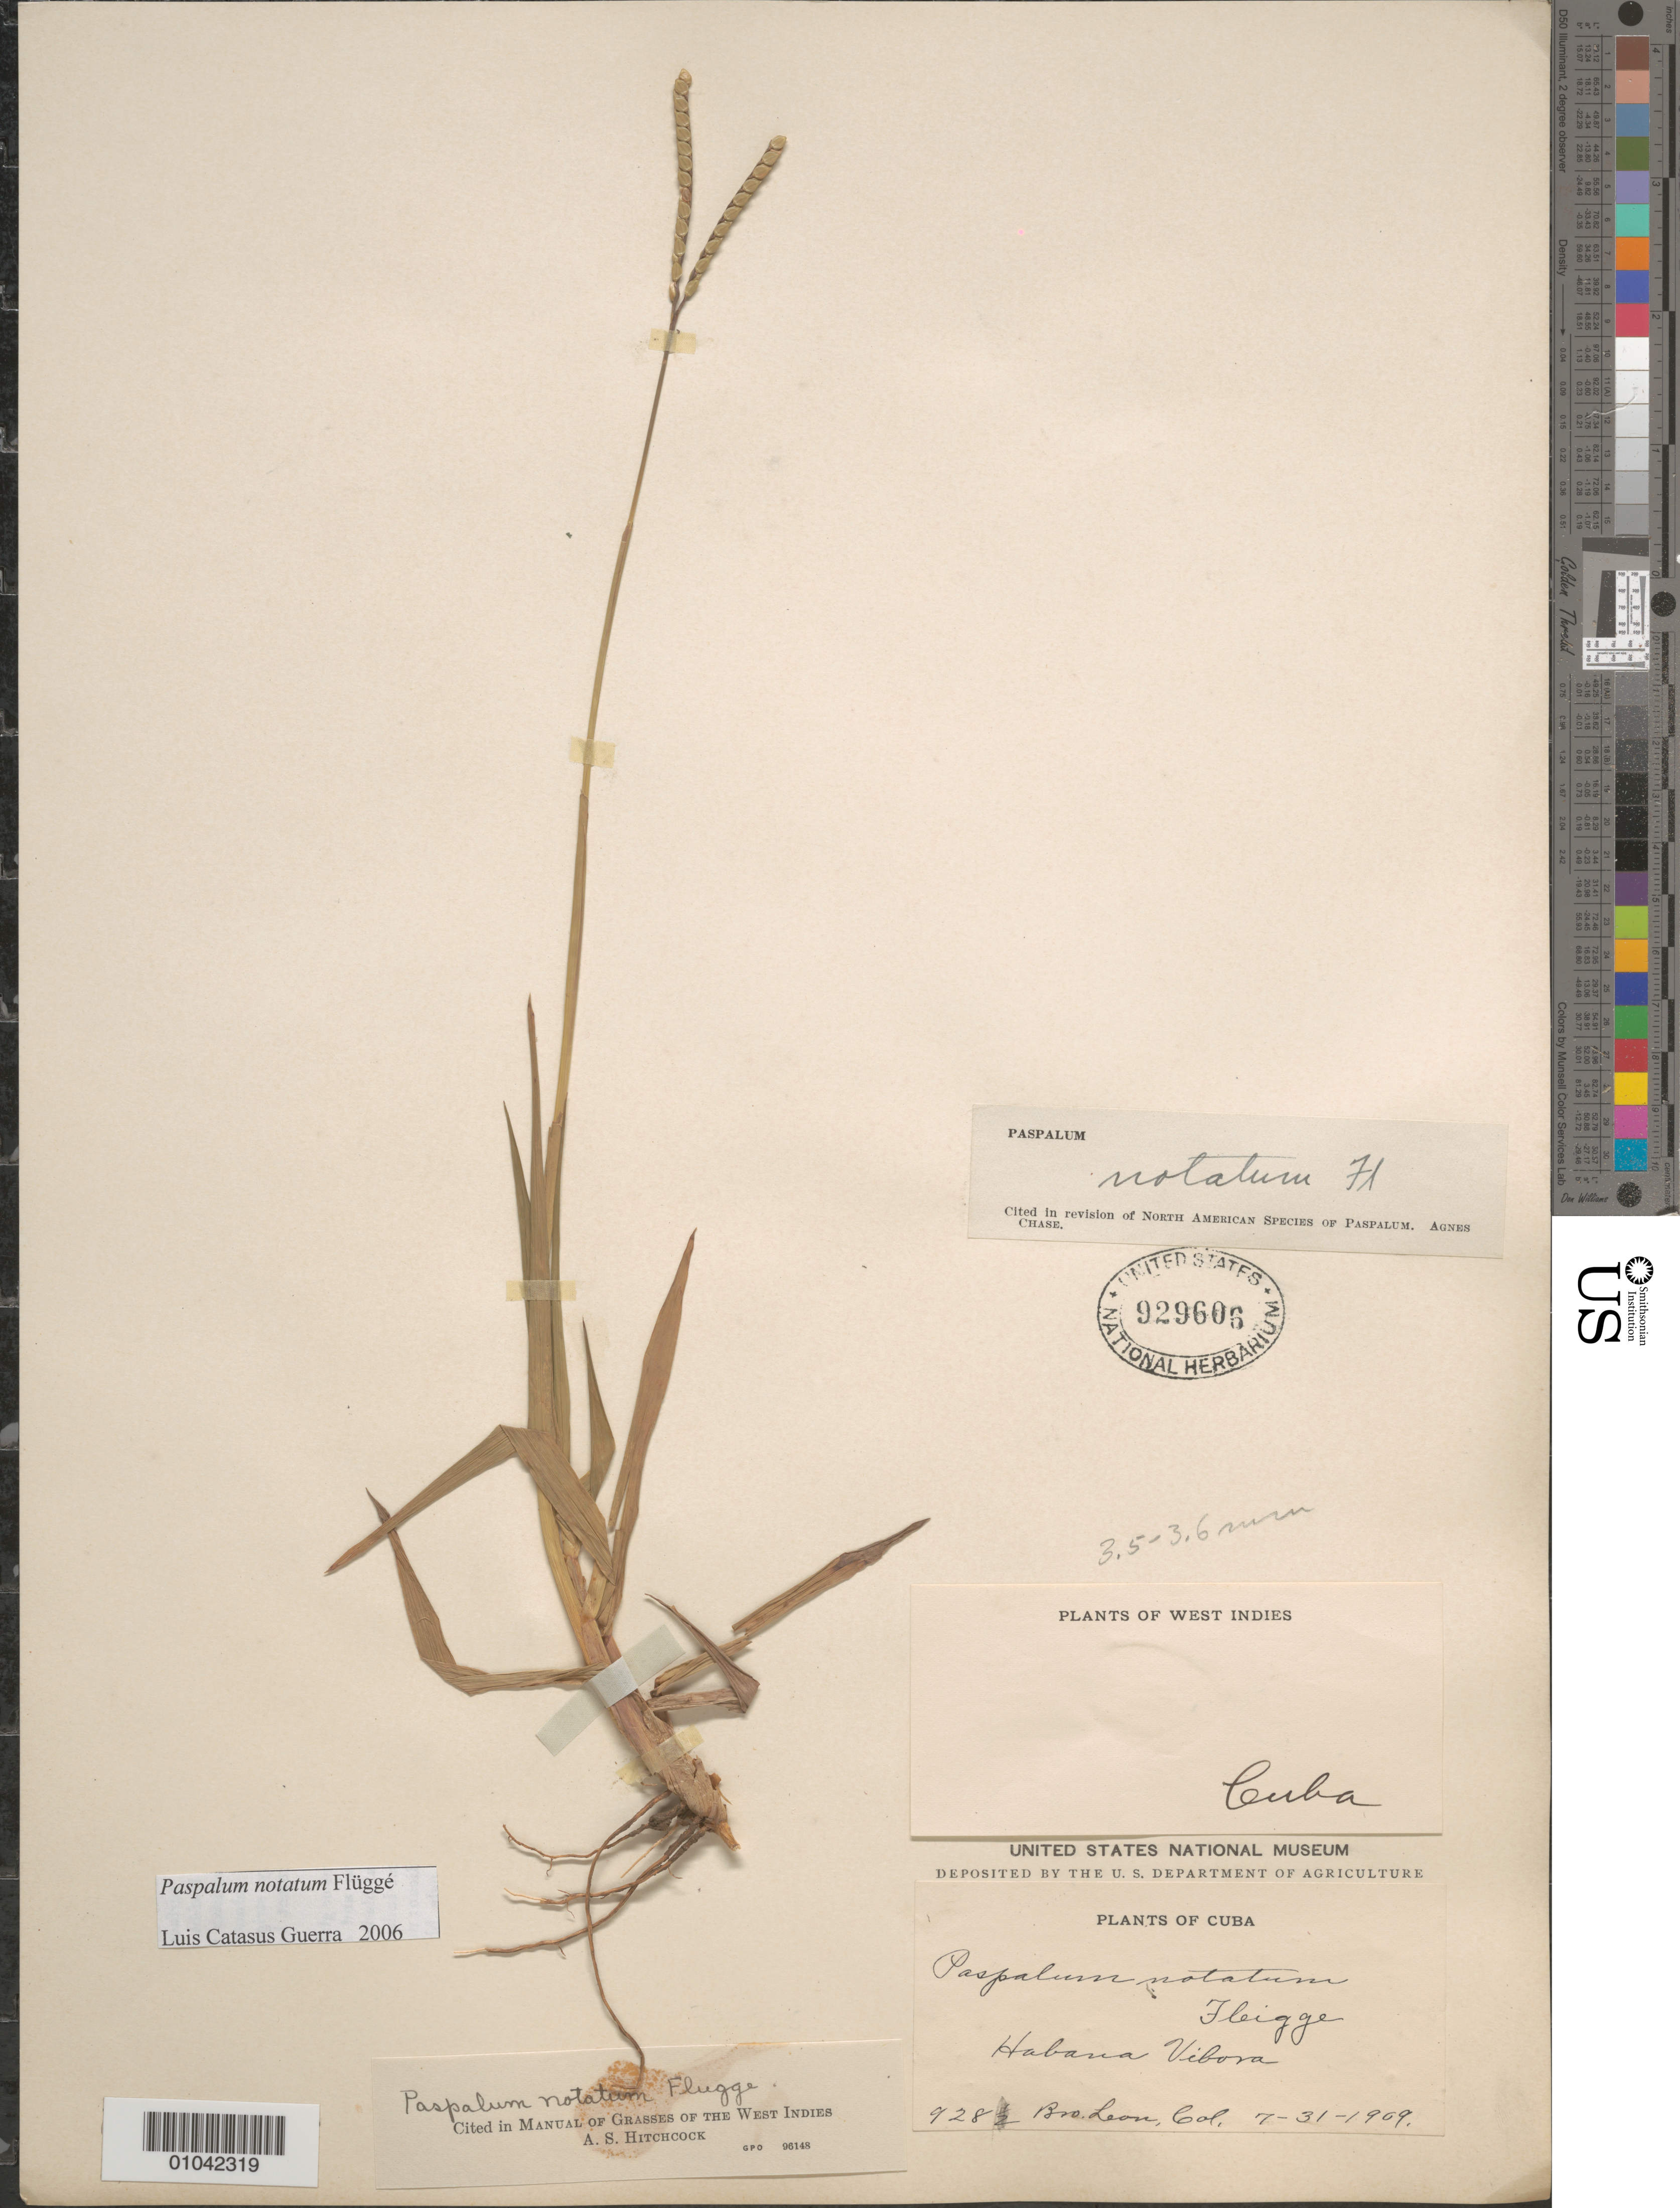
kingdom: Plantae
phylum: Tracheophyta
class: Liliopsida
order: Poales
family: Poaceae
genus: Paspalum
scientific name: Paspalum notatum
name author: Flüggé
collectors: Bro. León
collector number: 928 1/2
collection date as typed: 31 Jul 1909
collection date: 1909-07-31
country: Cuba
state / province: La Habana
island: Cuba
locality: Vibora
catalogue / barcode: US 929606